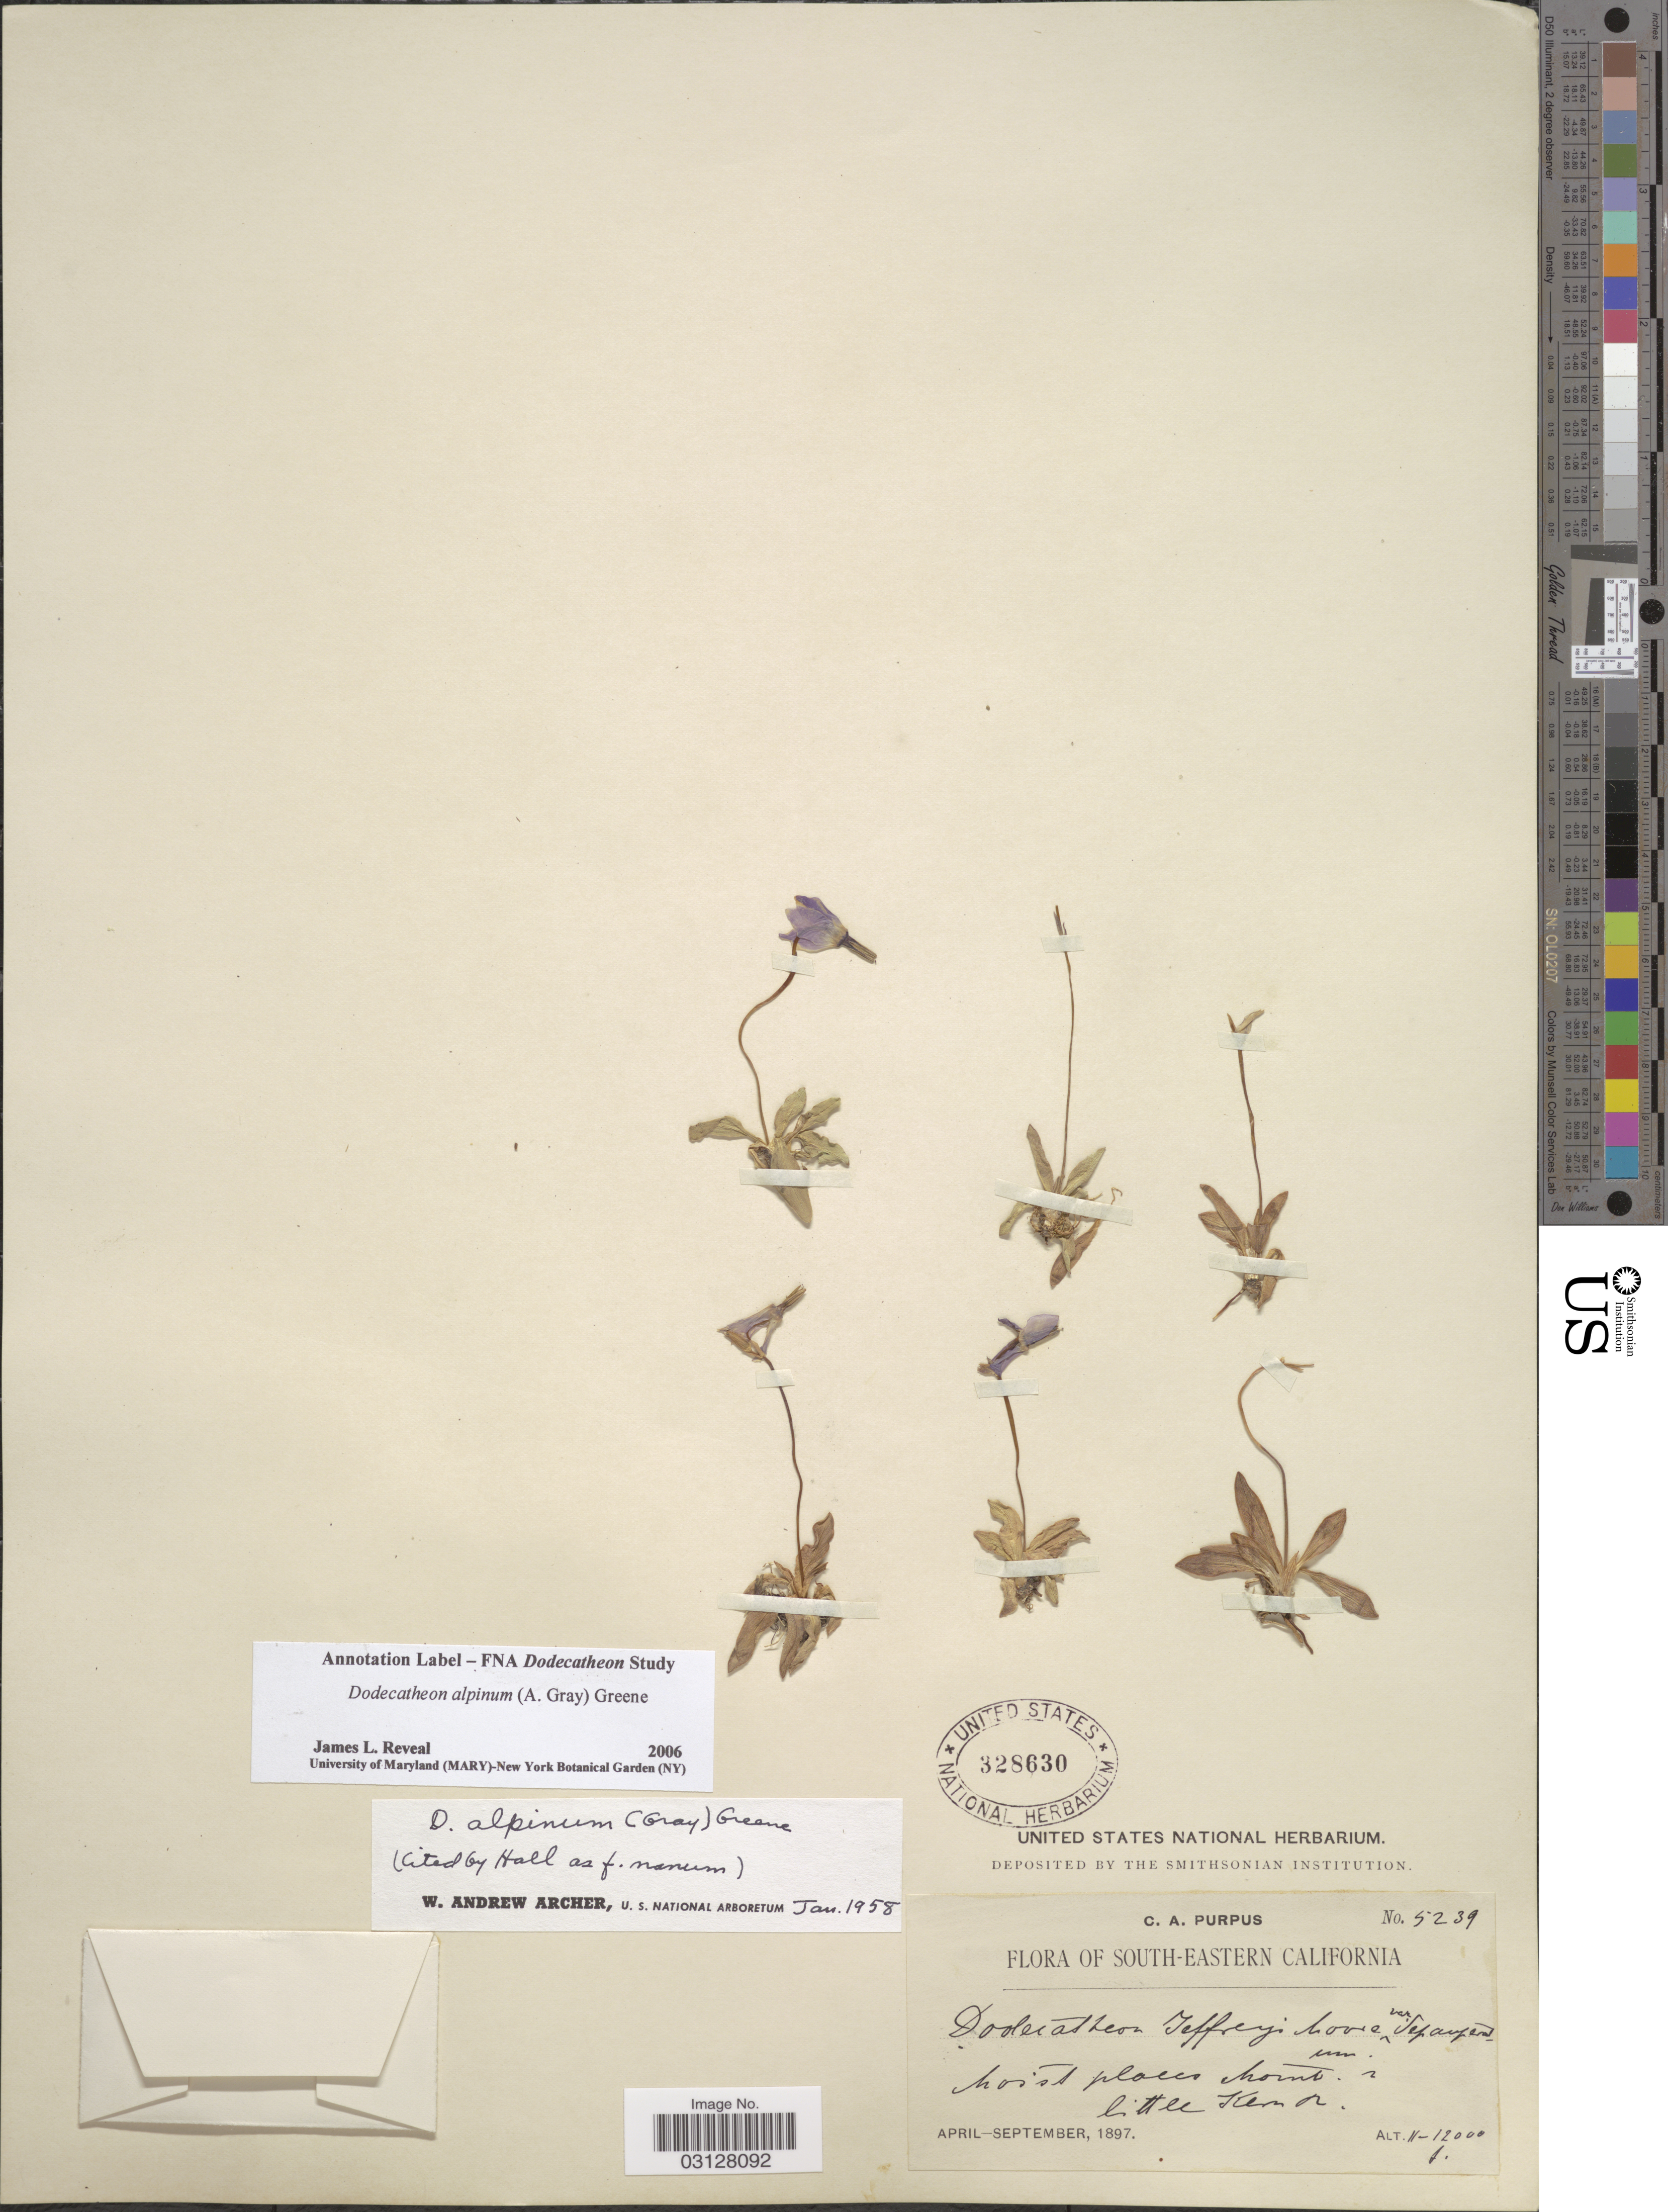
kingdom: Plantae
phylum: Tracheophyta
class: Magnoliopsida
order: Ericales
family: Primulaceae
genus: Dodecatheon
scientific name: Dodecatheon alpinum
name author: (A. Gray) Greene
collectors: C. A. Purpus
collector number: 5239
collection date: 1897-04/1897-09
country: United States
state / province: California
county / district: Kern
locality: South-Eastern California. Moist places north of Litte Kern R, (River)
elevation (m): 3353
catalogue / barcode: US 328630